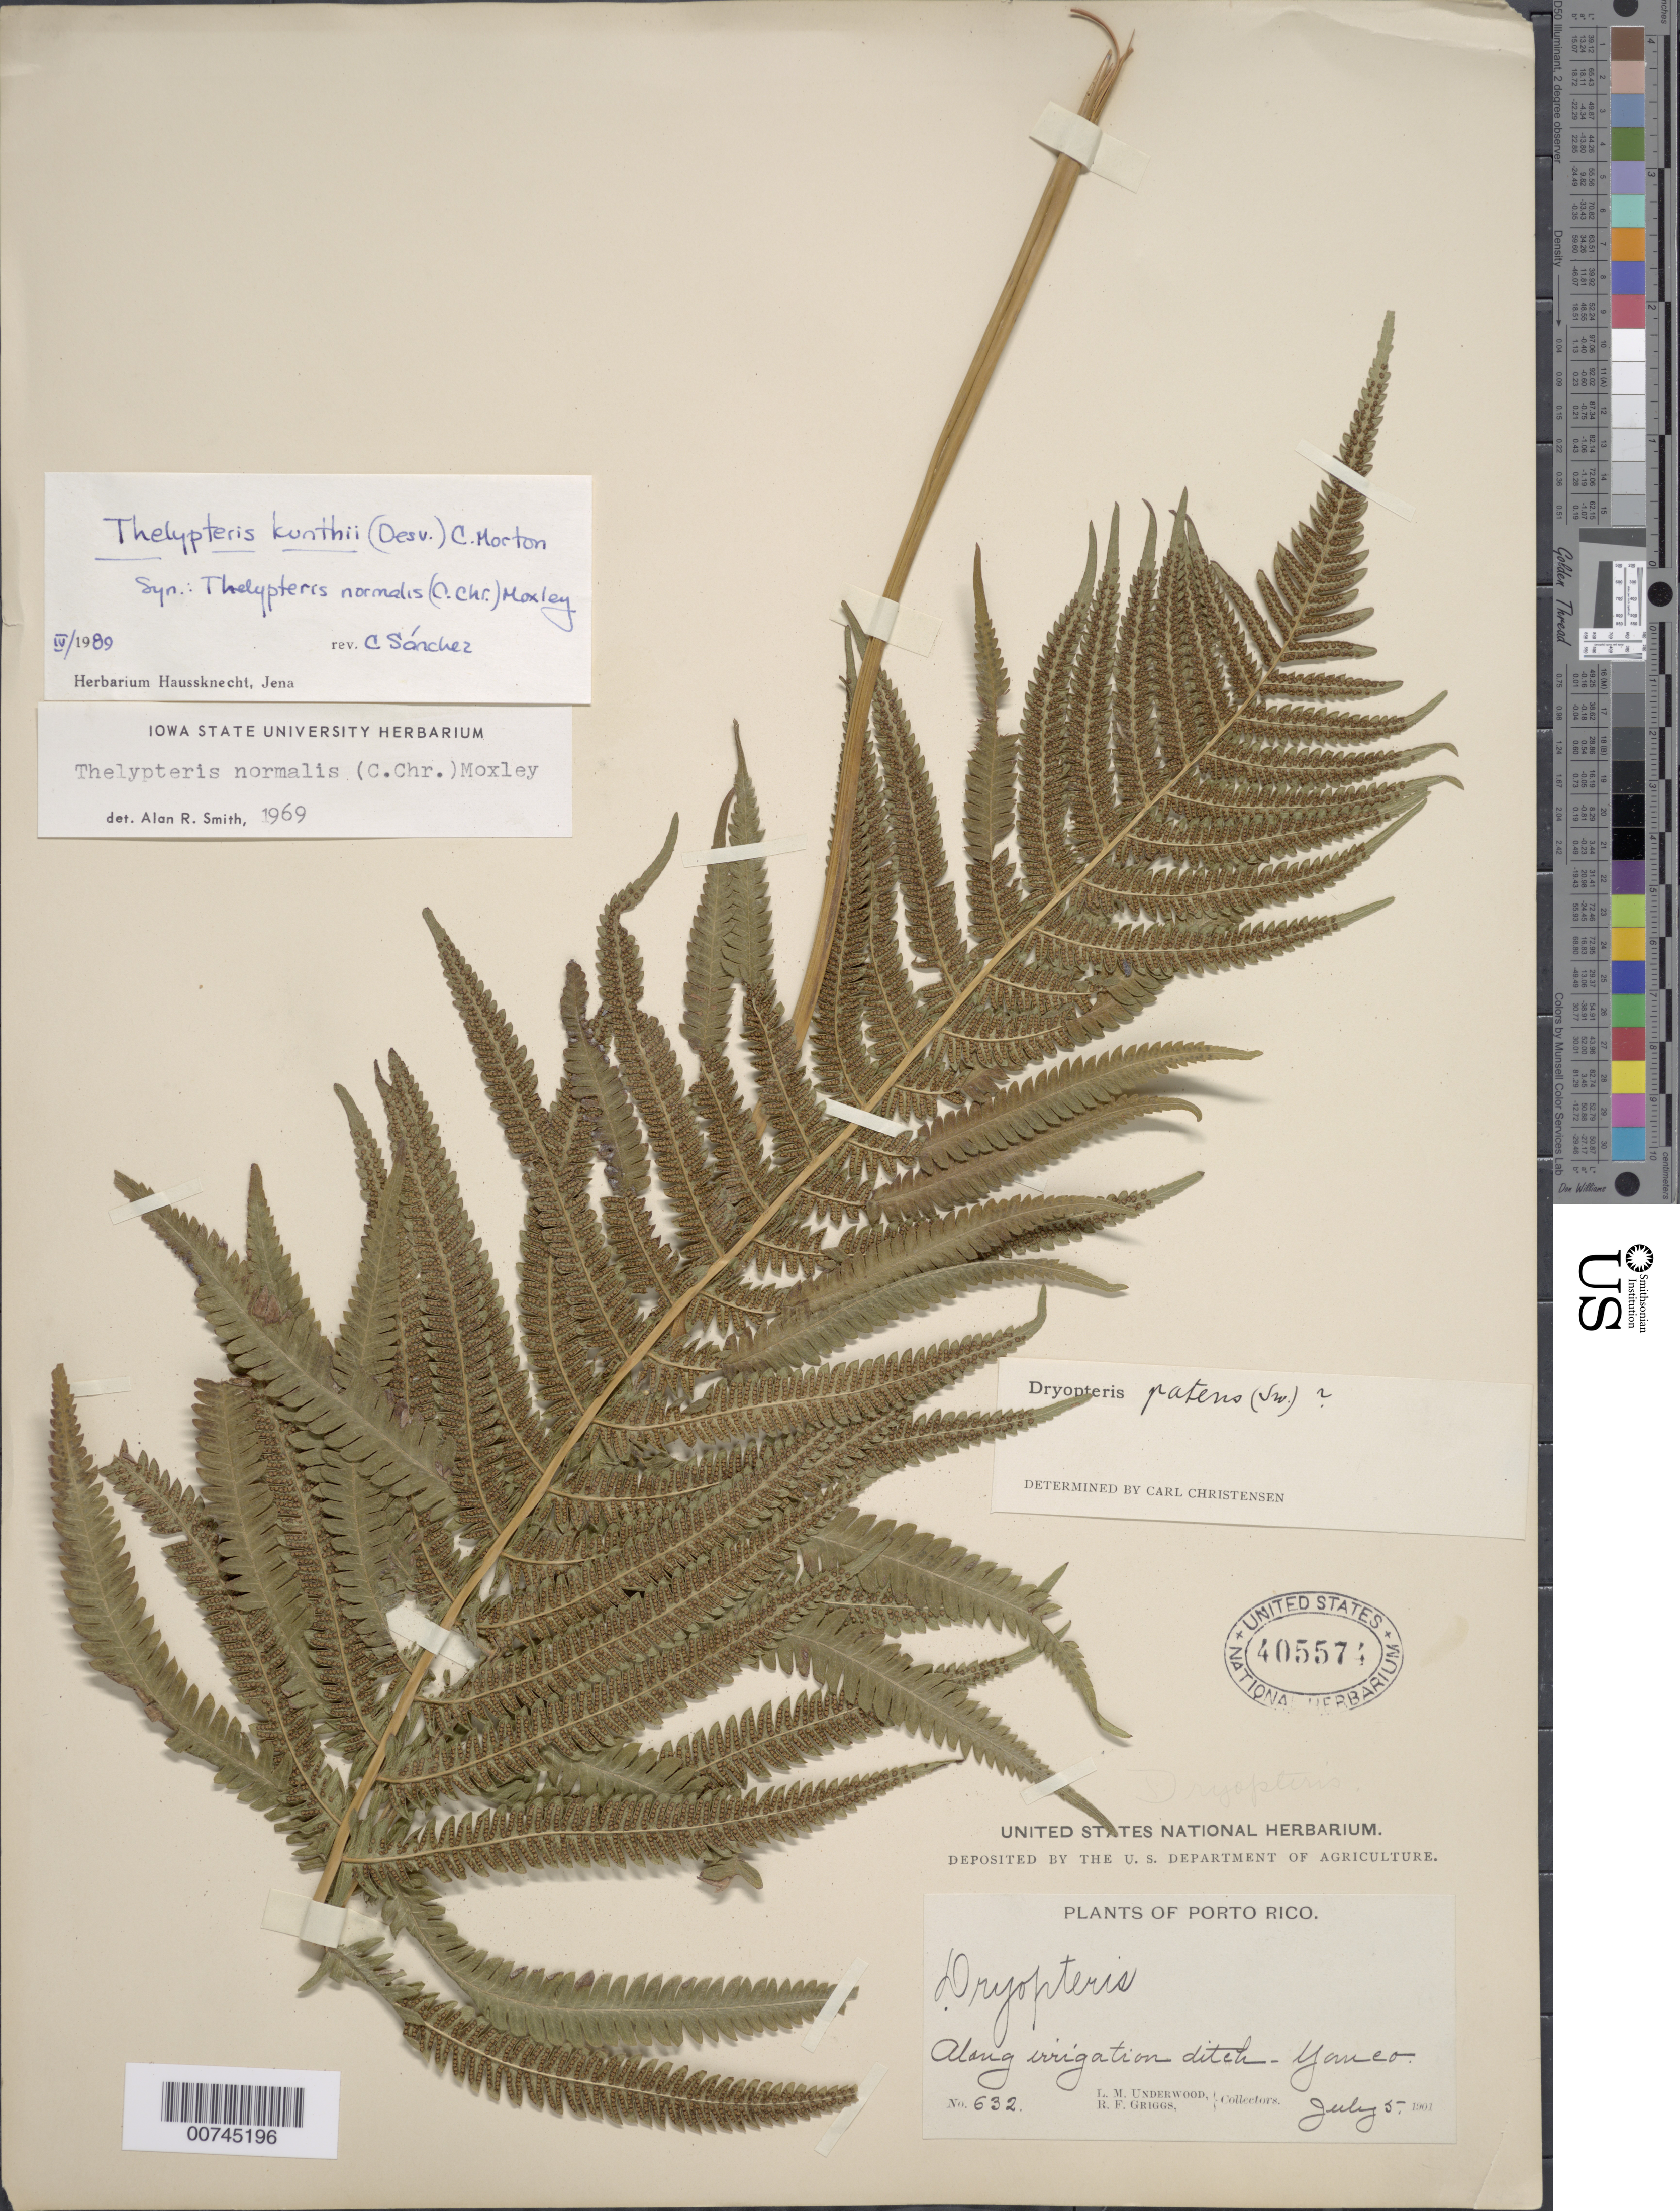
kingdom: Plantae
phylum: Tracheophyta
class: Polypodiopsida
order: Polypodiales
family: Thelypteridaceae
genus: Christella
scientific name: Christella kunthii comb. ined.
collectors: L. M. Underwood & R. F. Griggs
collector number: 632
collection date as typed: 05 Jul 1901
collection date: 1901-07-05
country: Puerto Rico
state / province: Yauco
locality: Along irrigation ditch Yauco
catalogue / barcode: US 405574